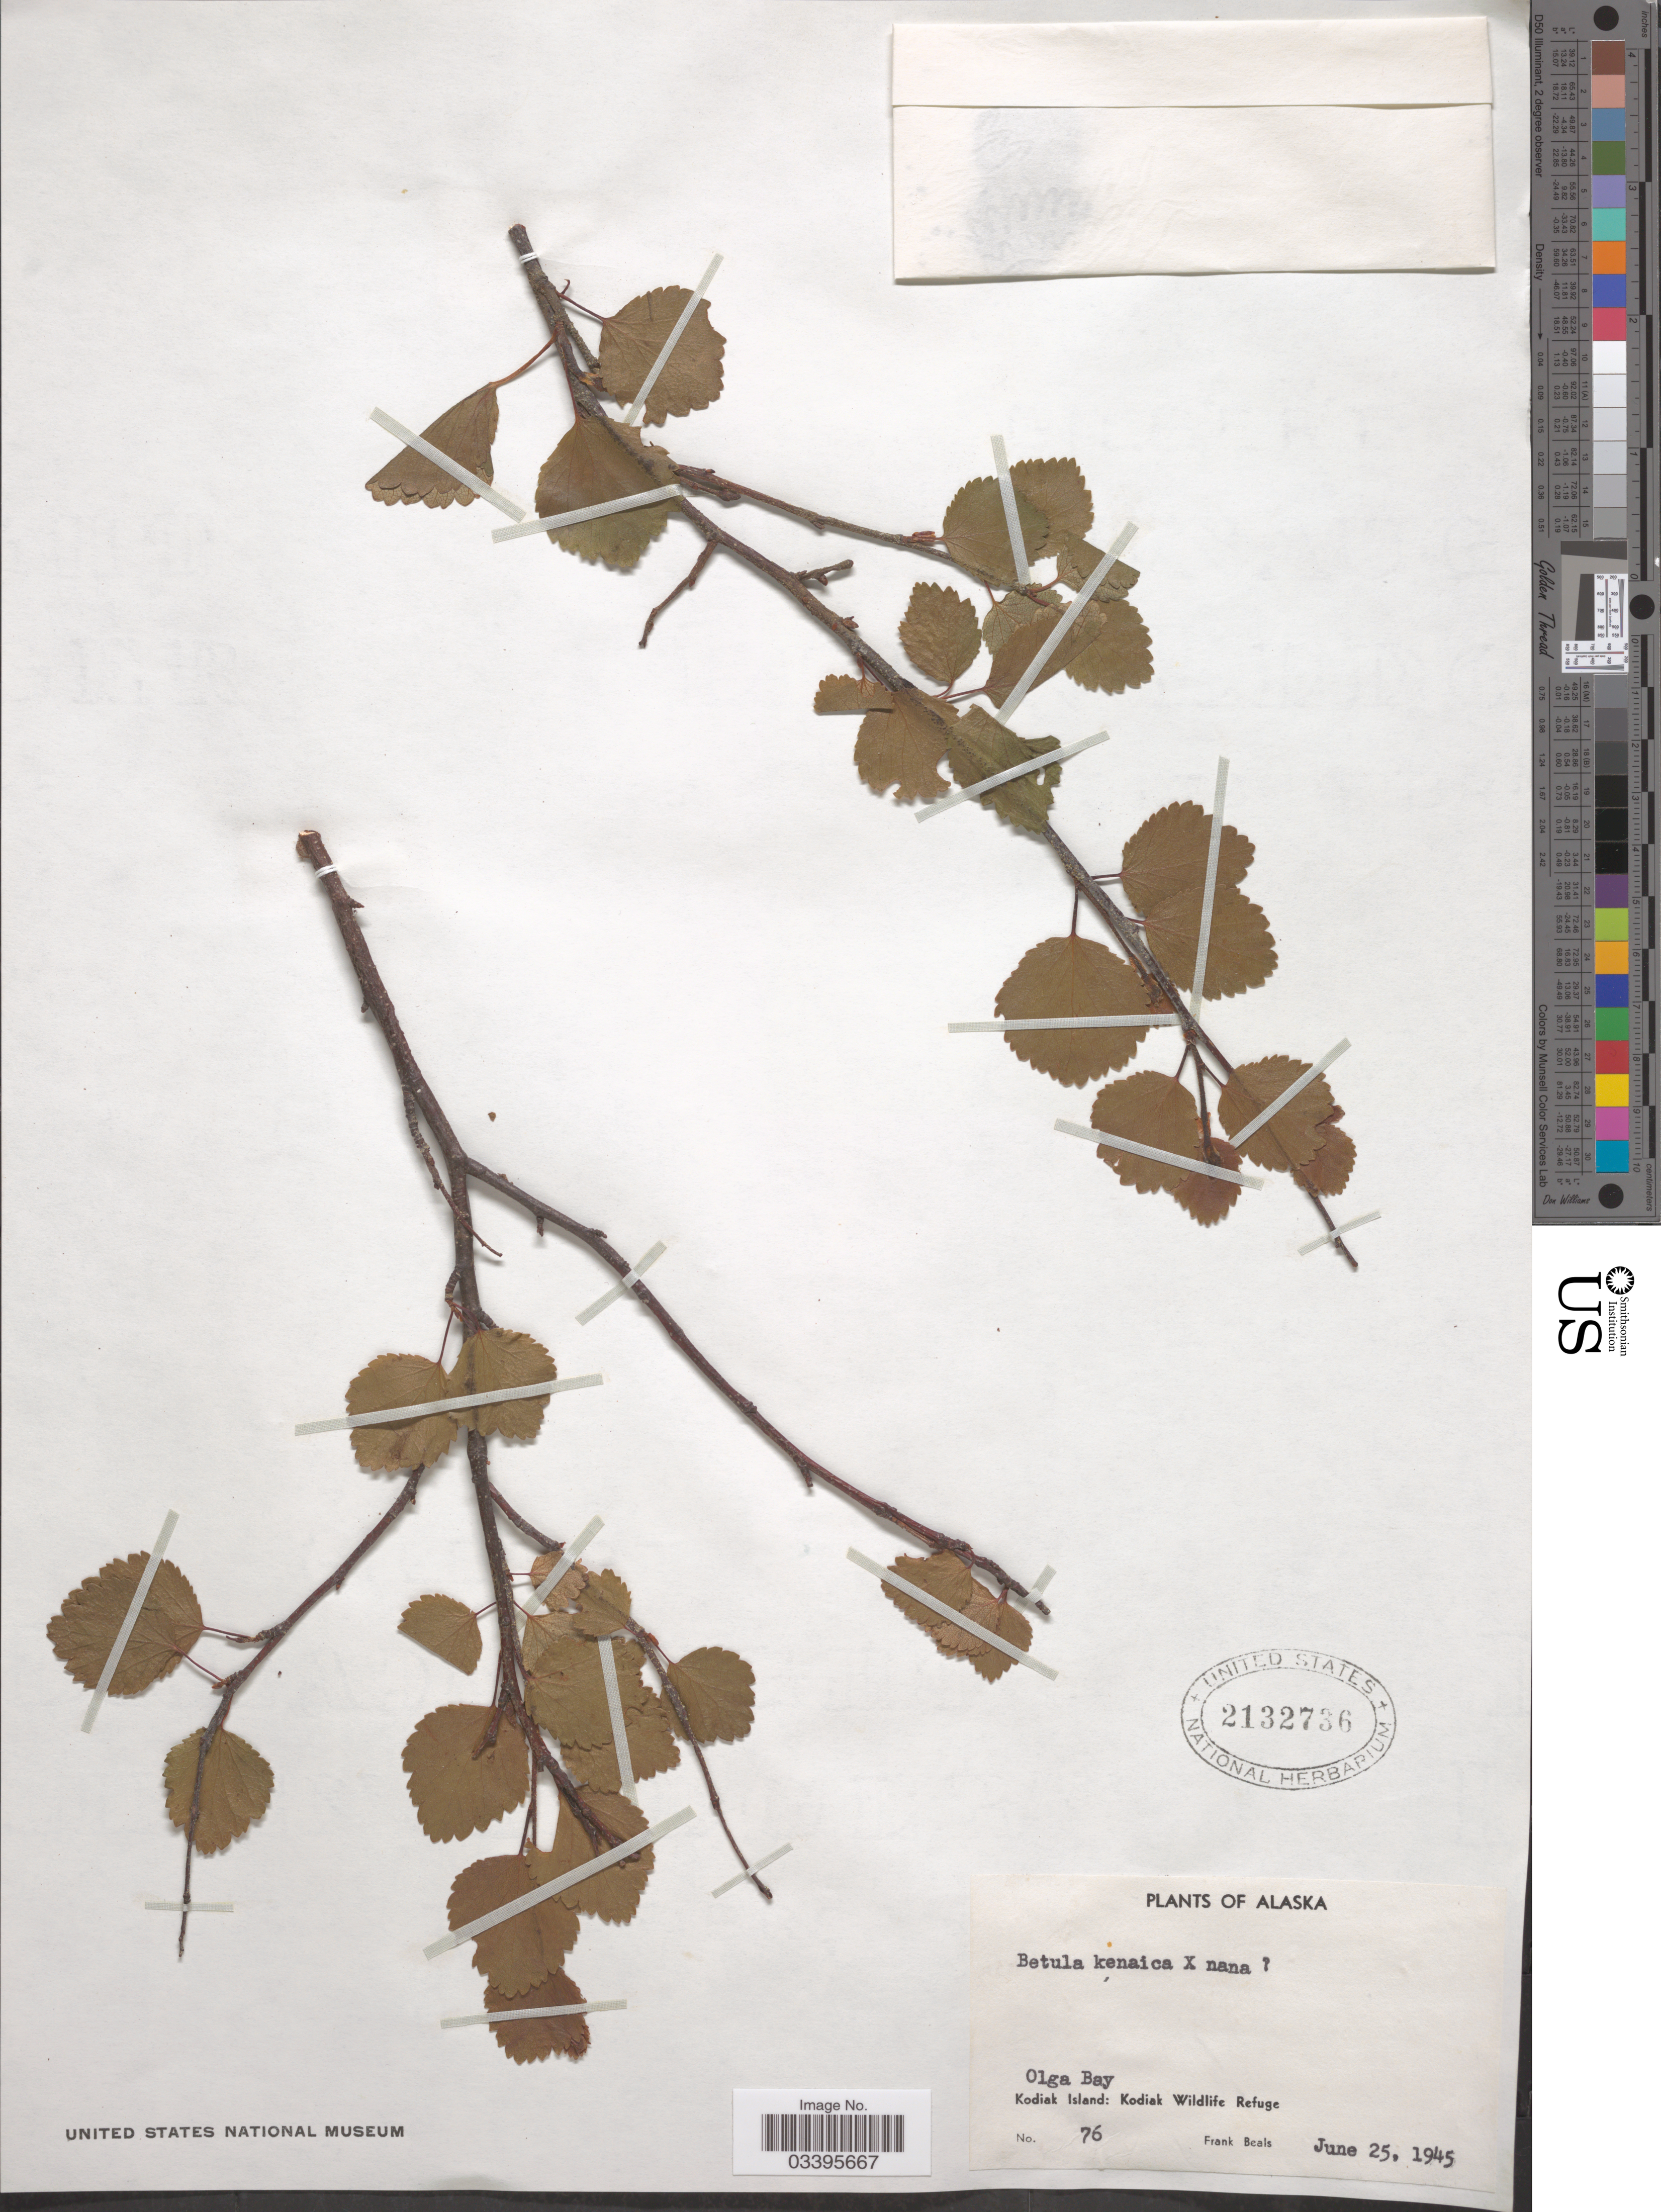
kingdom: Plantae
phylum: Tracheophyta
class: Magnoliopsida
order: Fagales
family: Betulaceae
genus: Betula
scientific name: Betula kenaica x B. nana subsp. exilis L.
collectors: F. Beals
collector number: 76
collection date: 1945-06-25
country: United States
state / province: Alaska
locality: Olga Bay, Kodiak Island: Kodiak Wildlife Refuge.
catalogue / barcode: US 2132736